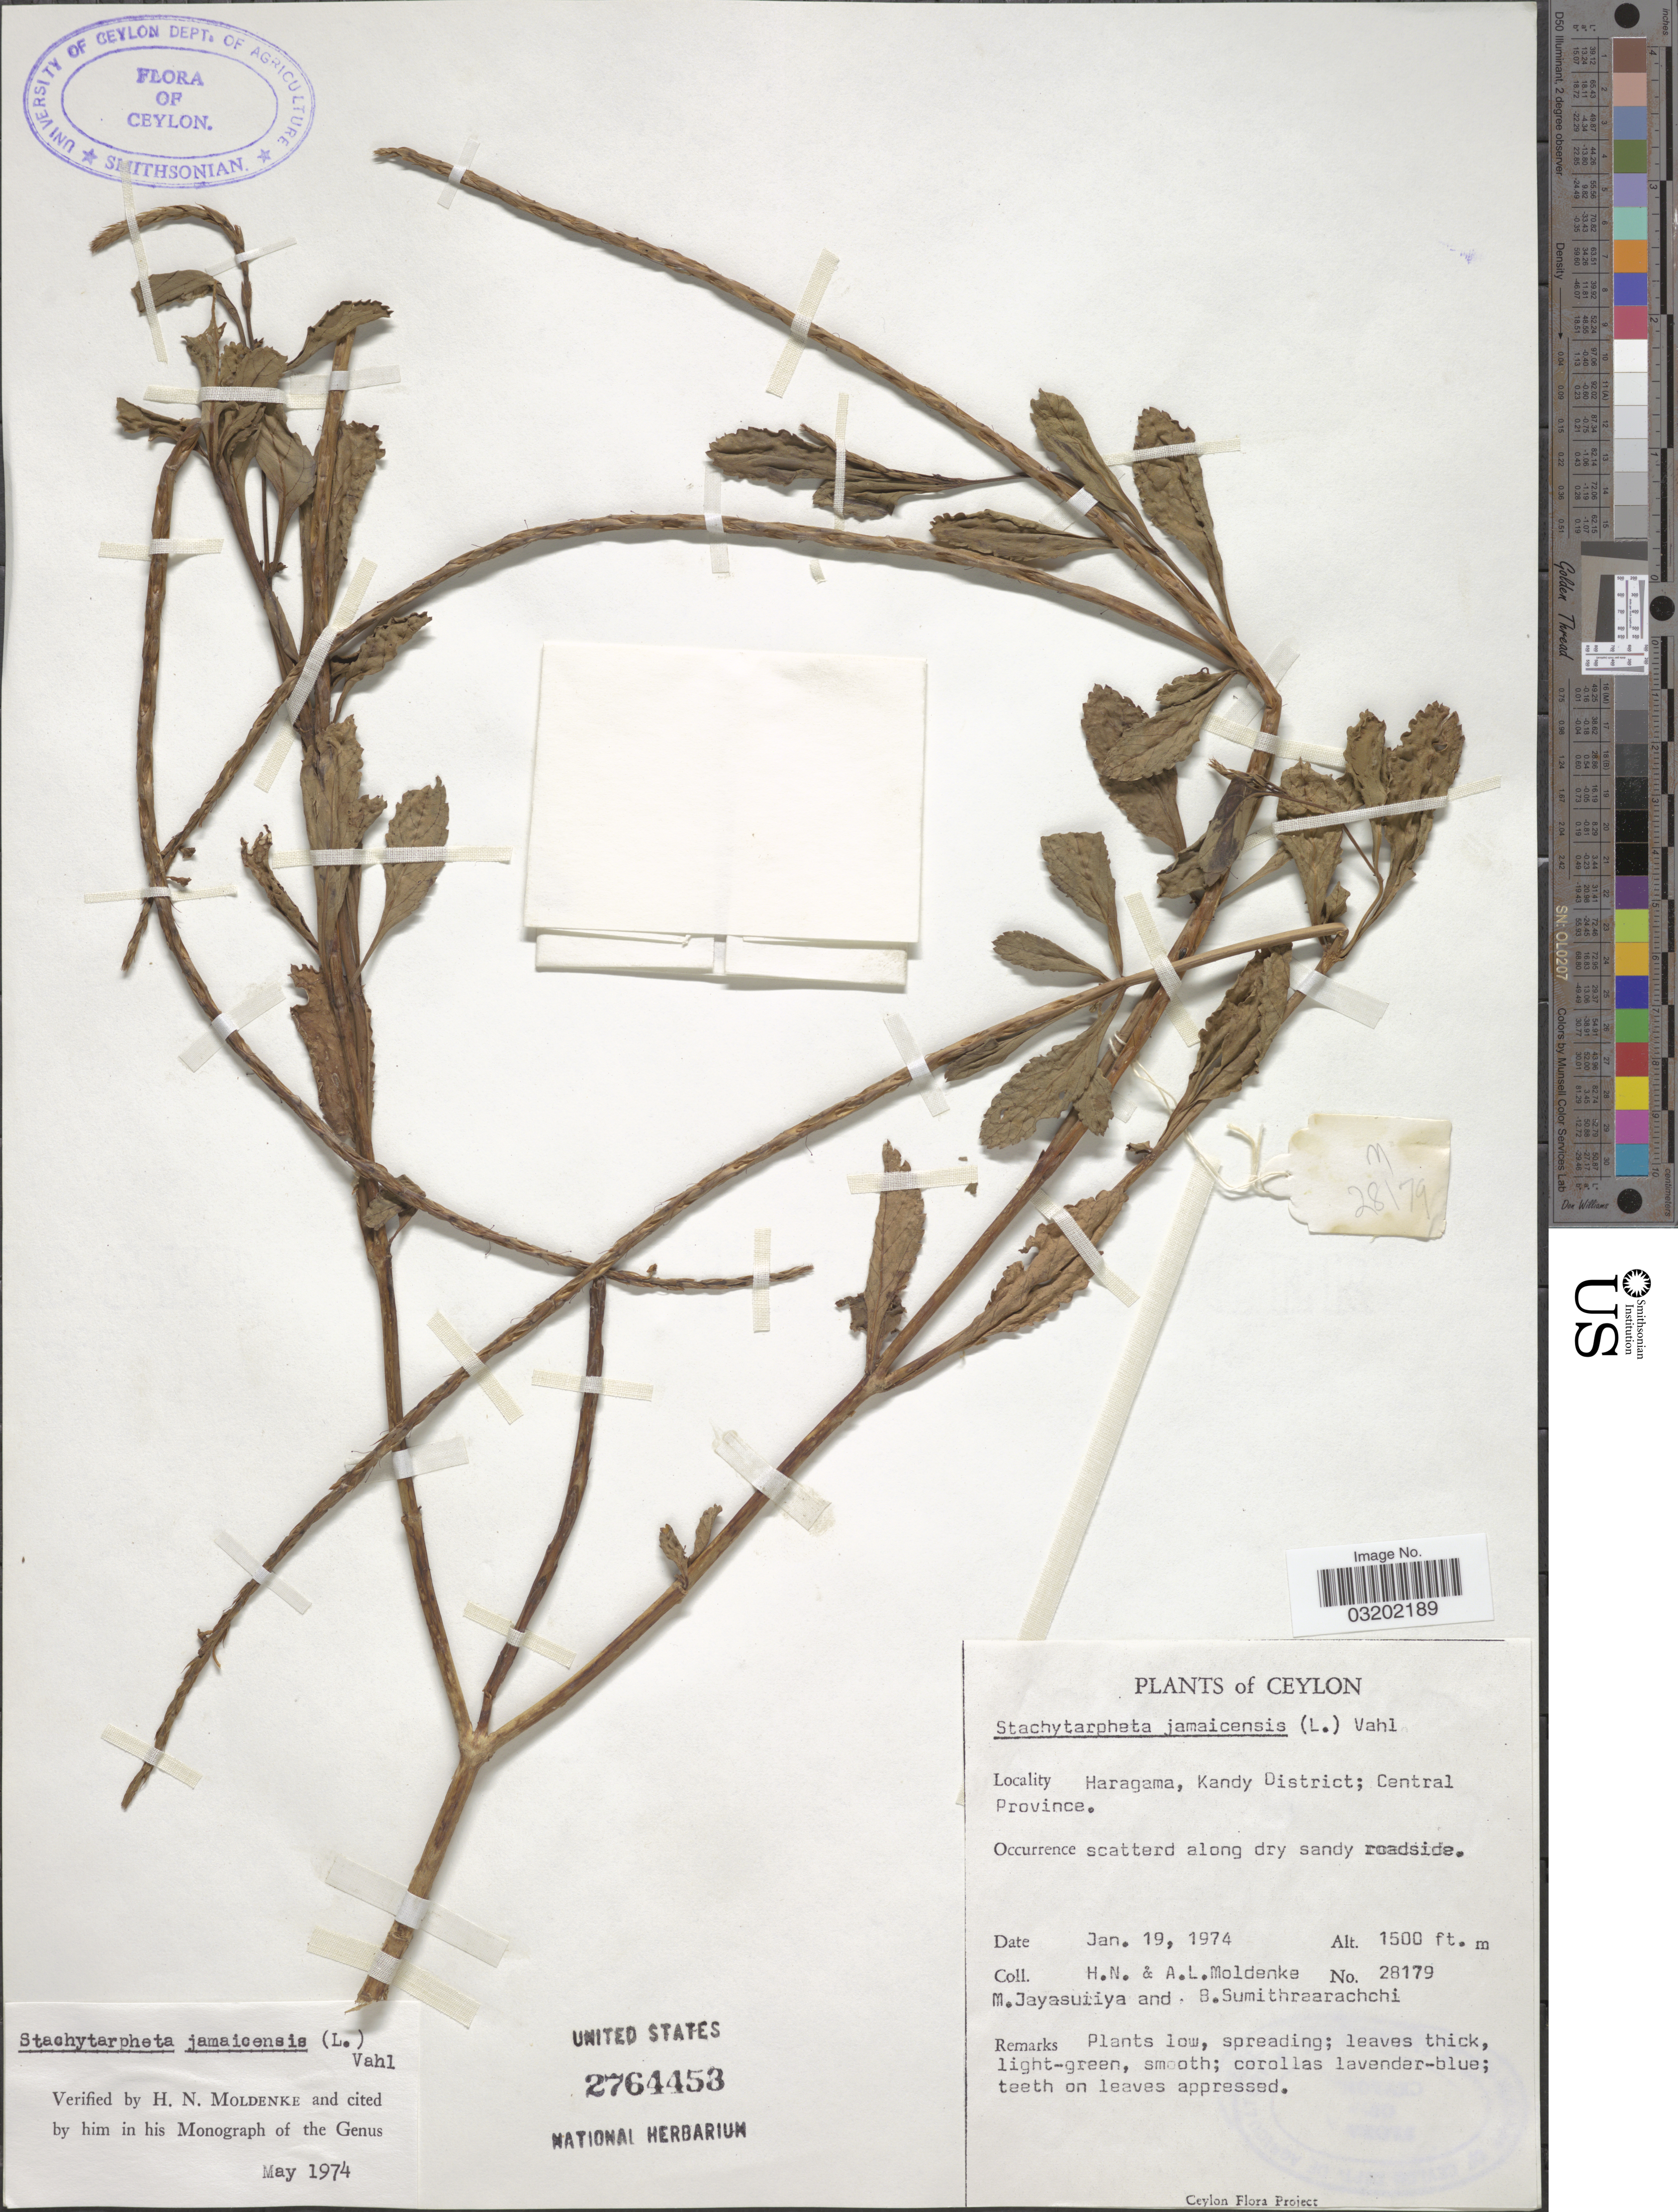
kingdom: Plantae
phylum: Tracheophyta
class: Magnoliopsida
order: Lamiales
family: Verbenaceae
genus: Stachytarpheta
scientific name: Stachytarpheta jamaicensis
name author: (L.) Vahl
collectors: H. N. Moldenke, A. L. Moldenke, M. Jayasuriya & B. Sumithraarachchi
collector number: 28179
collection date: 1974-01-19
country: Sri Lanka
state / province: Central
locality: Ceylon. Haragama, Kandy District; Central Province.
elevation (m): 457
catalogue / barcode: US 2764453